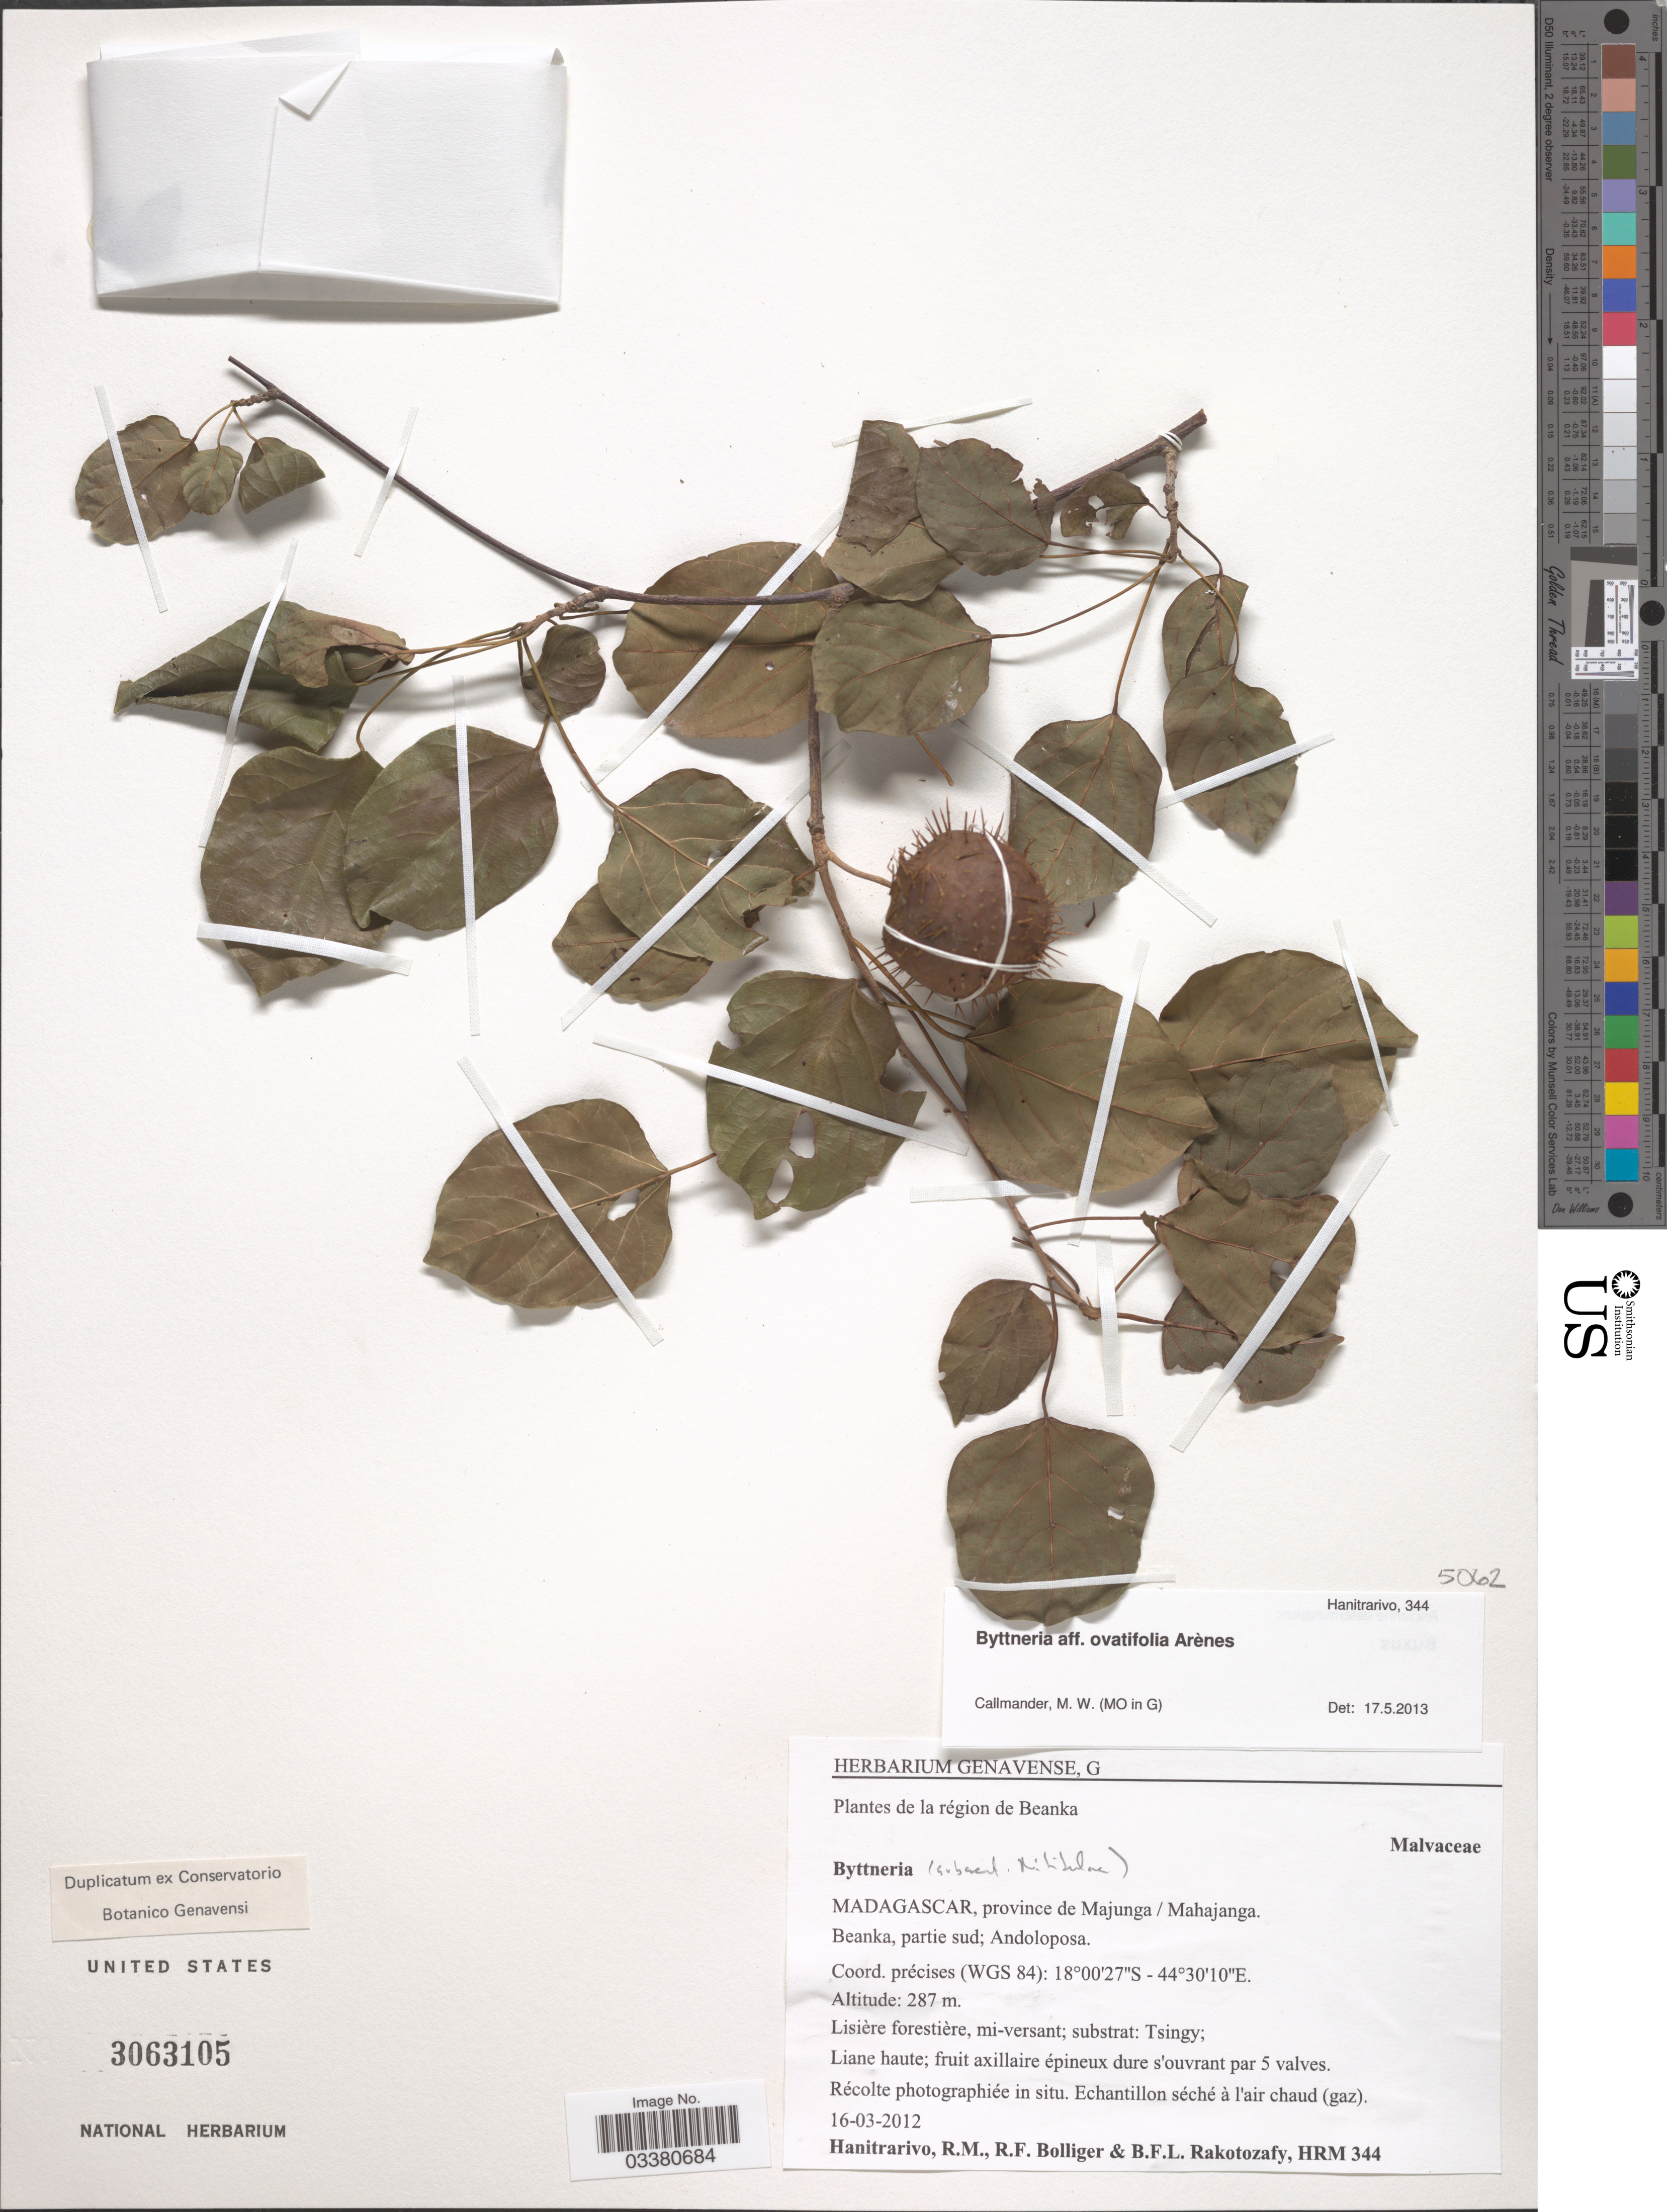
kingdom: Plantae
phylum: Tracheophyta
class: Magnoliopsida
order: Malvales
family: Malvaceae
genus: Byttneria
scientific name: Byttneria ovatifolia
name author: Arènes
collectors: R. Hanitrarivo, R. Bolliger & B. Rakotozafy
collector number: HRM 344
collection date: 2012-03-16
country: Madagascar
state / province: Melaky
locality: De la région de Beanka. Province de Majunga. Beanka, partie sud; Andoloposa.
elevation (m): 287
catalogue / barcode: US 3063105